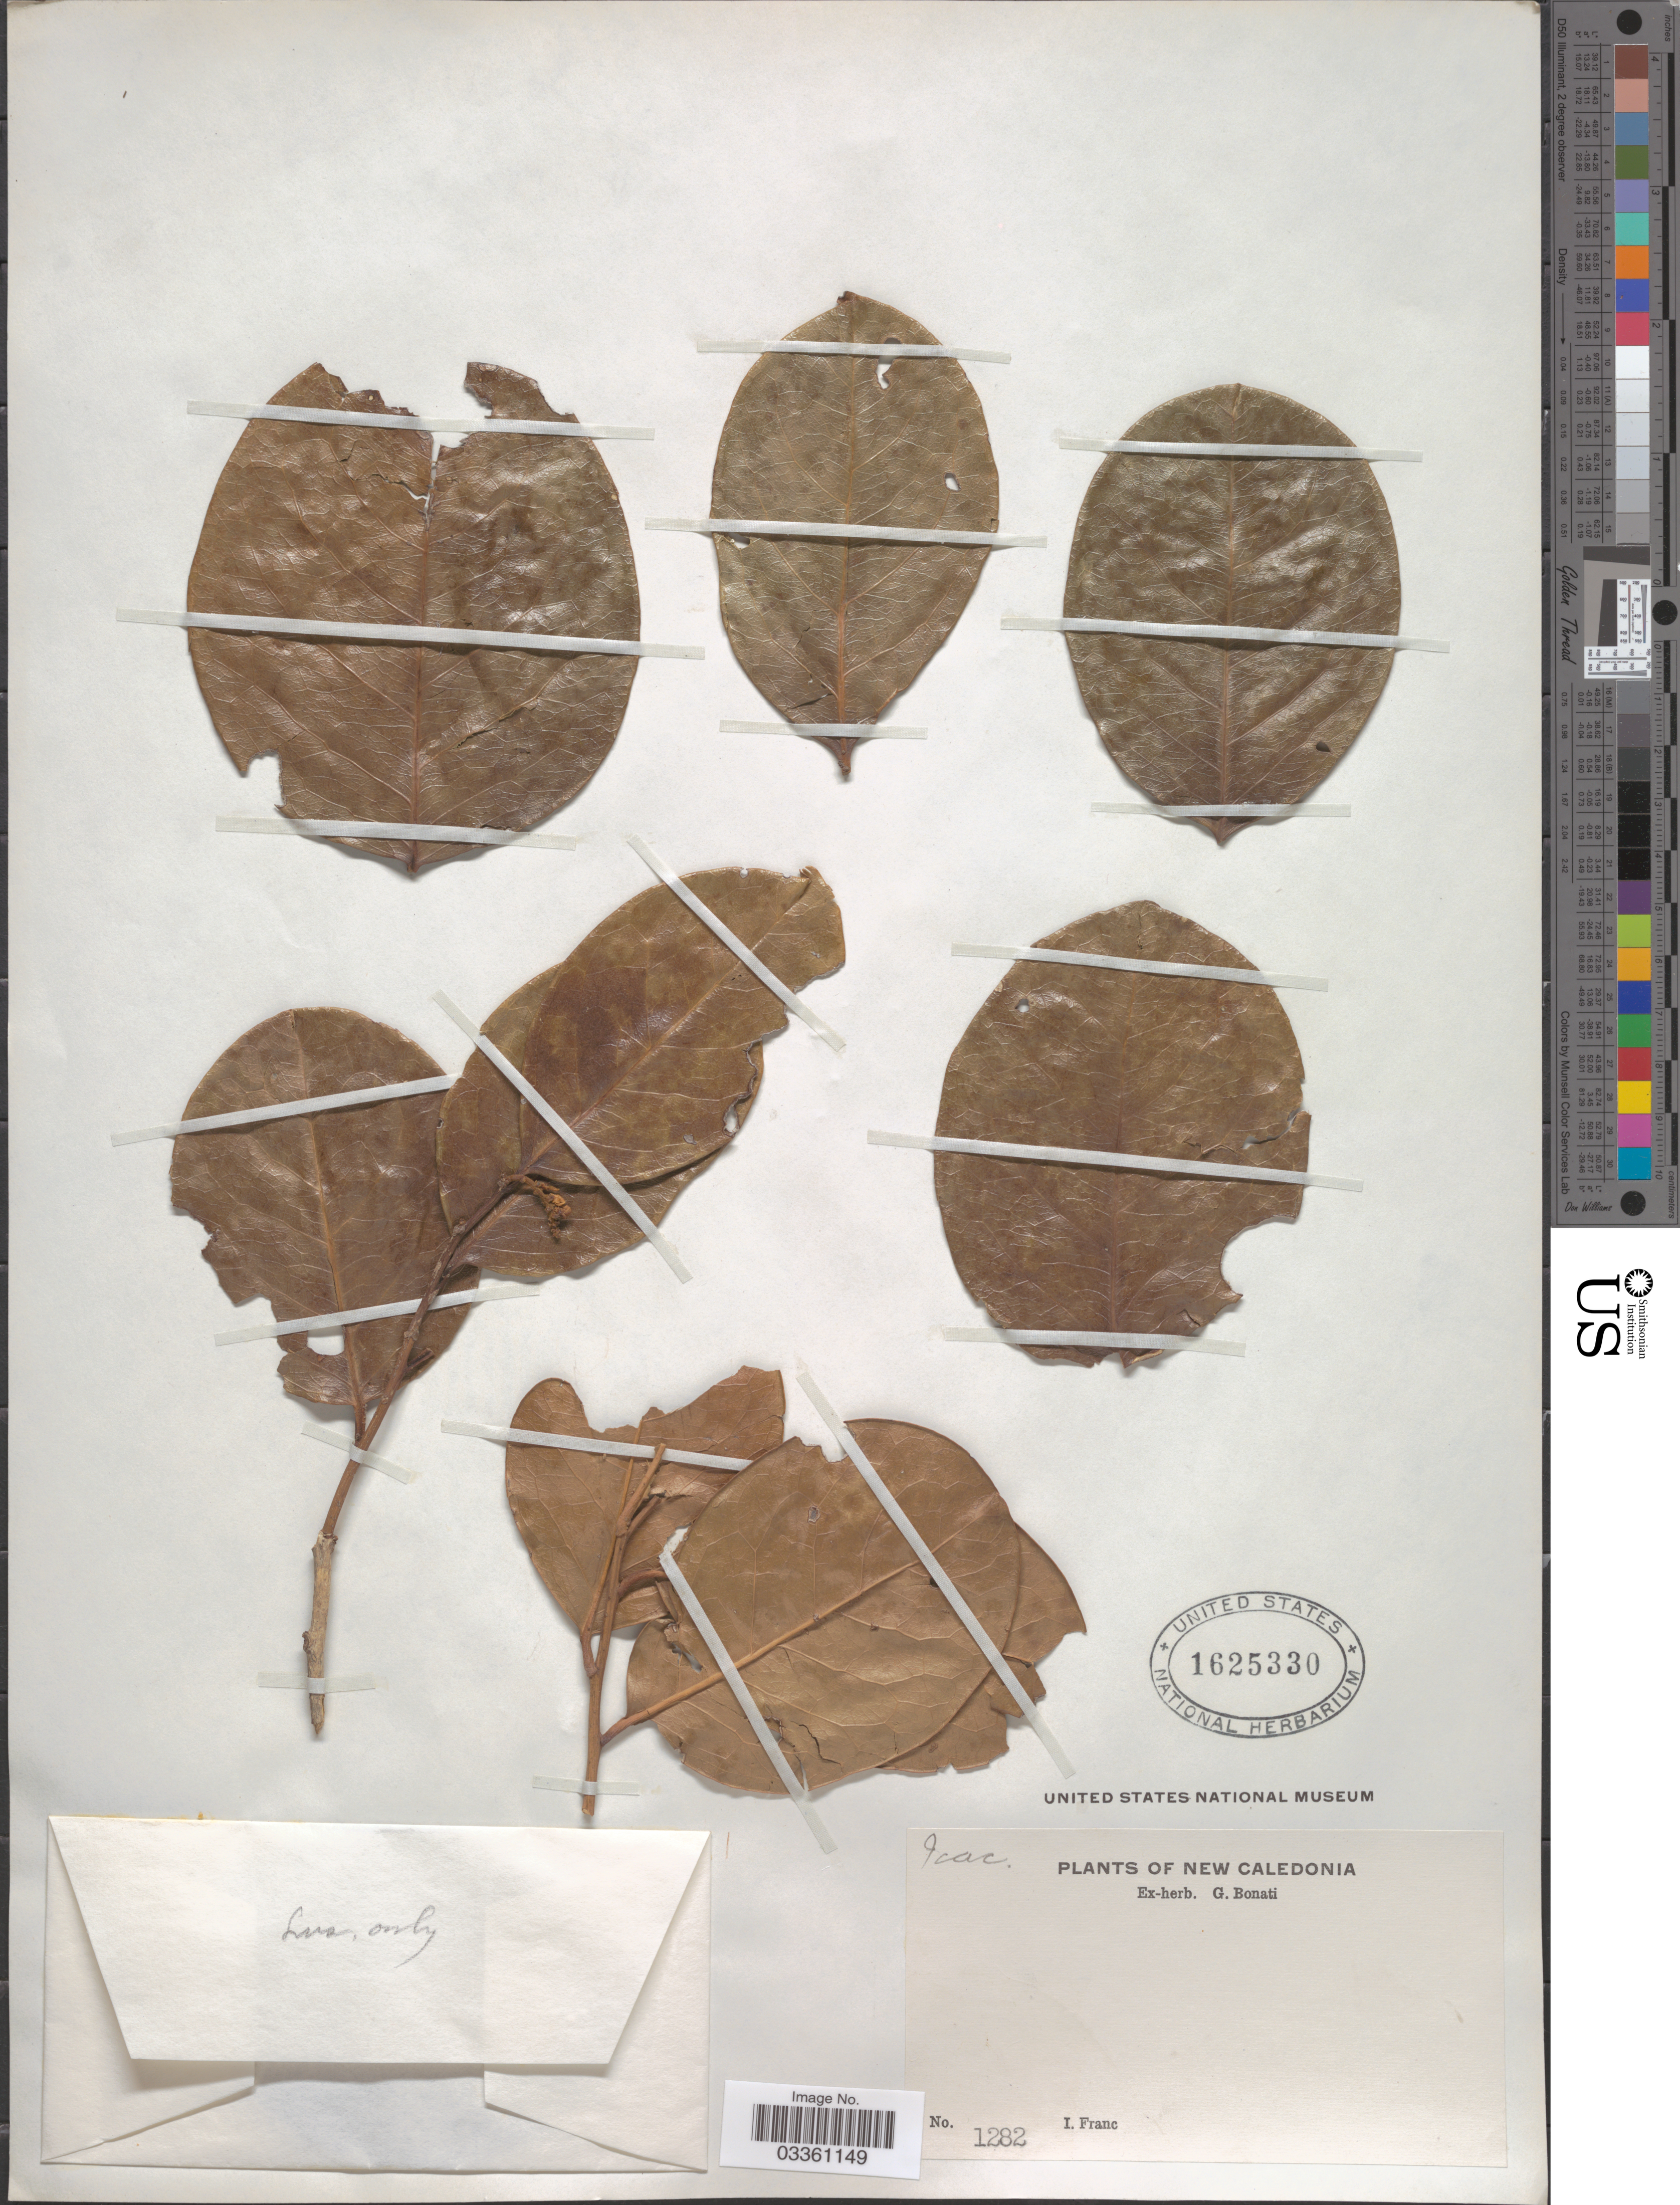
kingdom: Plantae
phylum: Tracheophyta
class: Magnoliopsida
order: Cardiopteridales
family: Cardiopteridaceae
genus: Citronella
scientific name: Citronella lucidula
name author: (Sleumer) R.A. Howard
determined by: Strong, Mark T., (BOT), Smithsonian Institution - National Museum of Natural History (UNITED STATES)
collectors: I. Franc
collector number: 1282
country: New Caledonia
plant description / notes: Possible isotype of Chariessa lucidula Sleumer (I. Franc 1282), but protologue states that it was collected in the Loyalty Islands on Maré.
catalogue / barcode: US 1625330